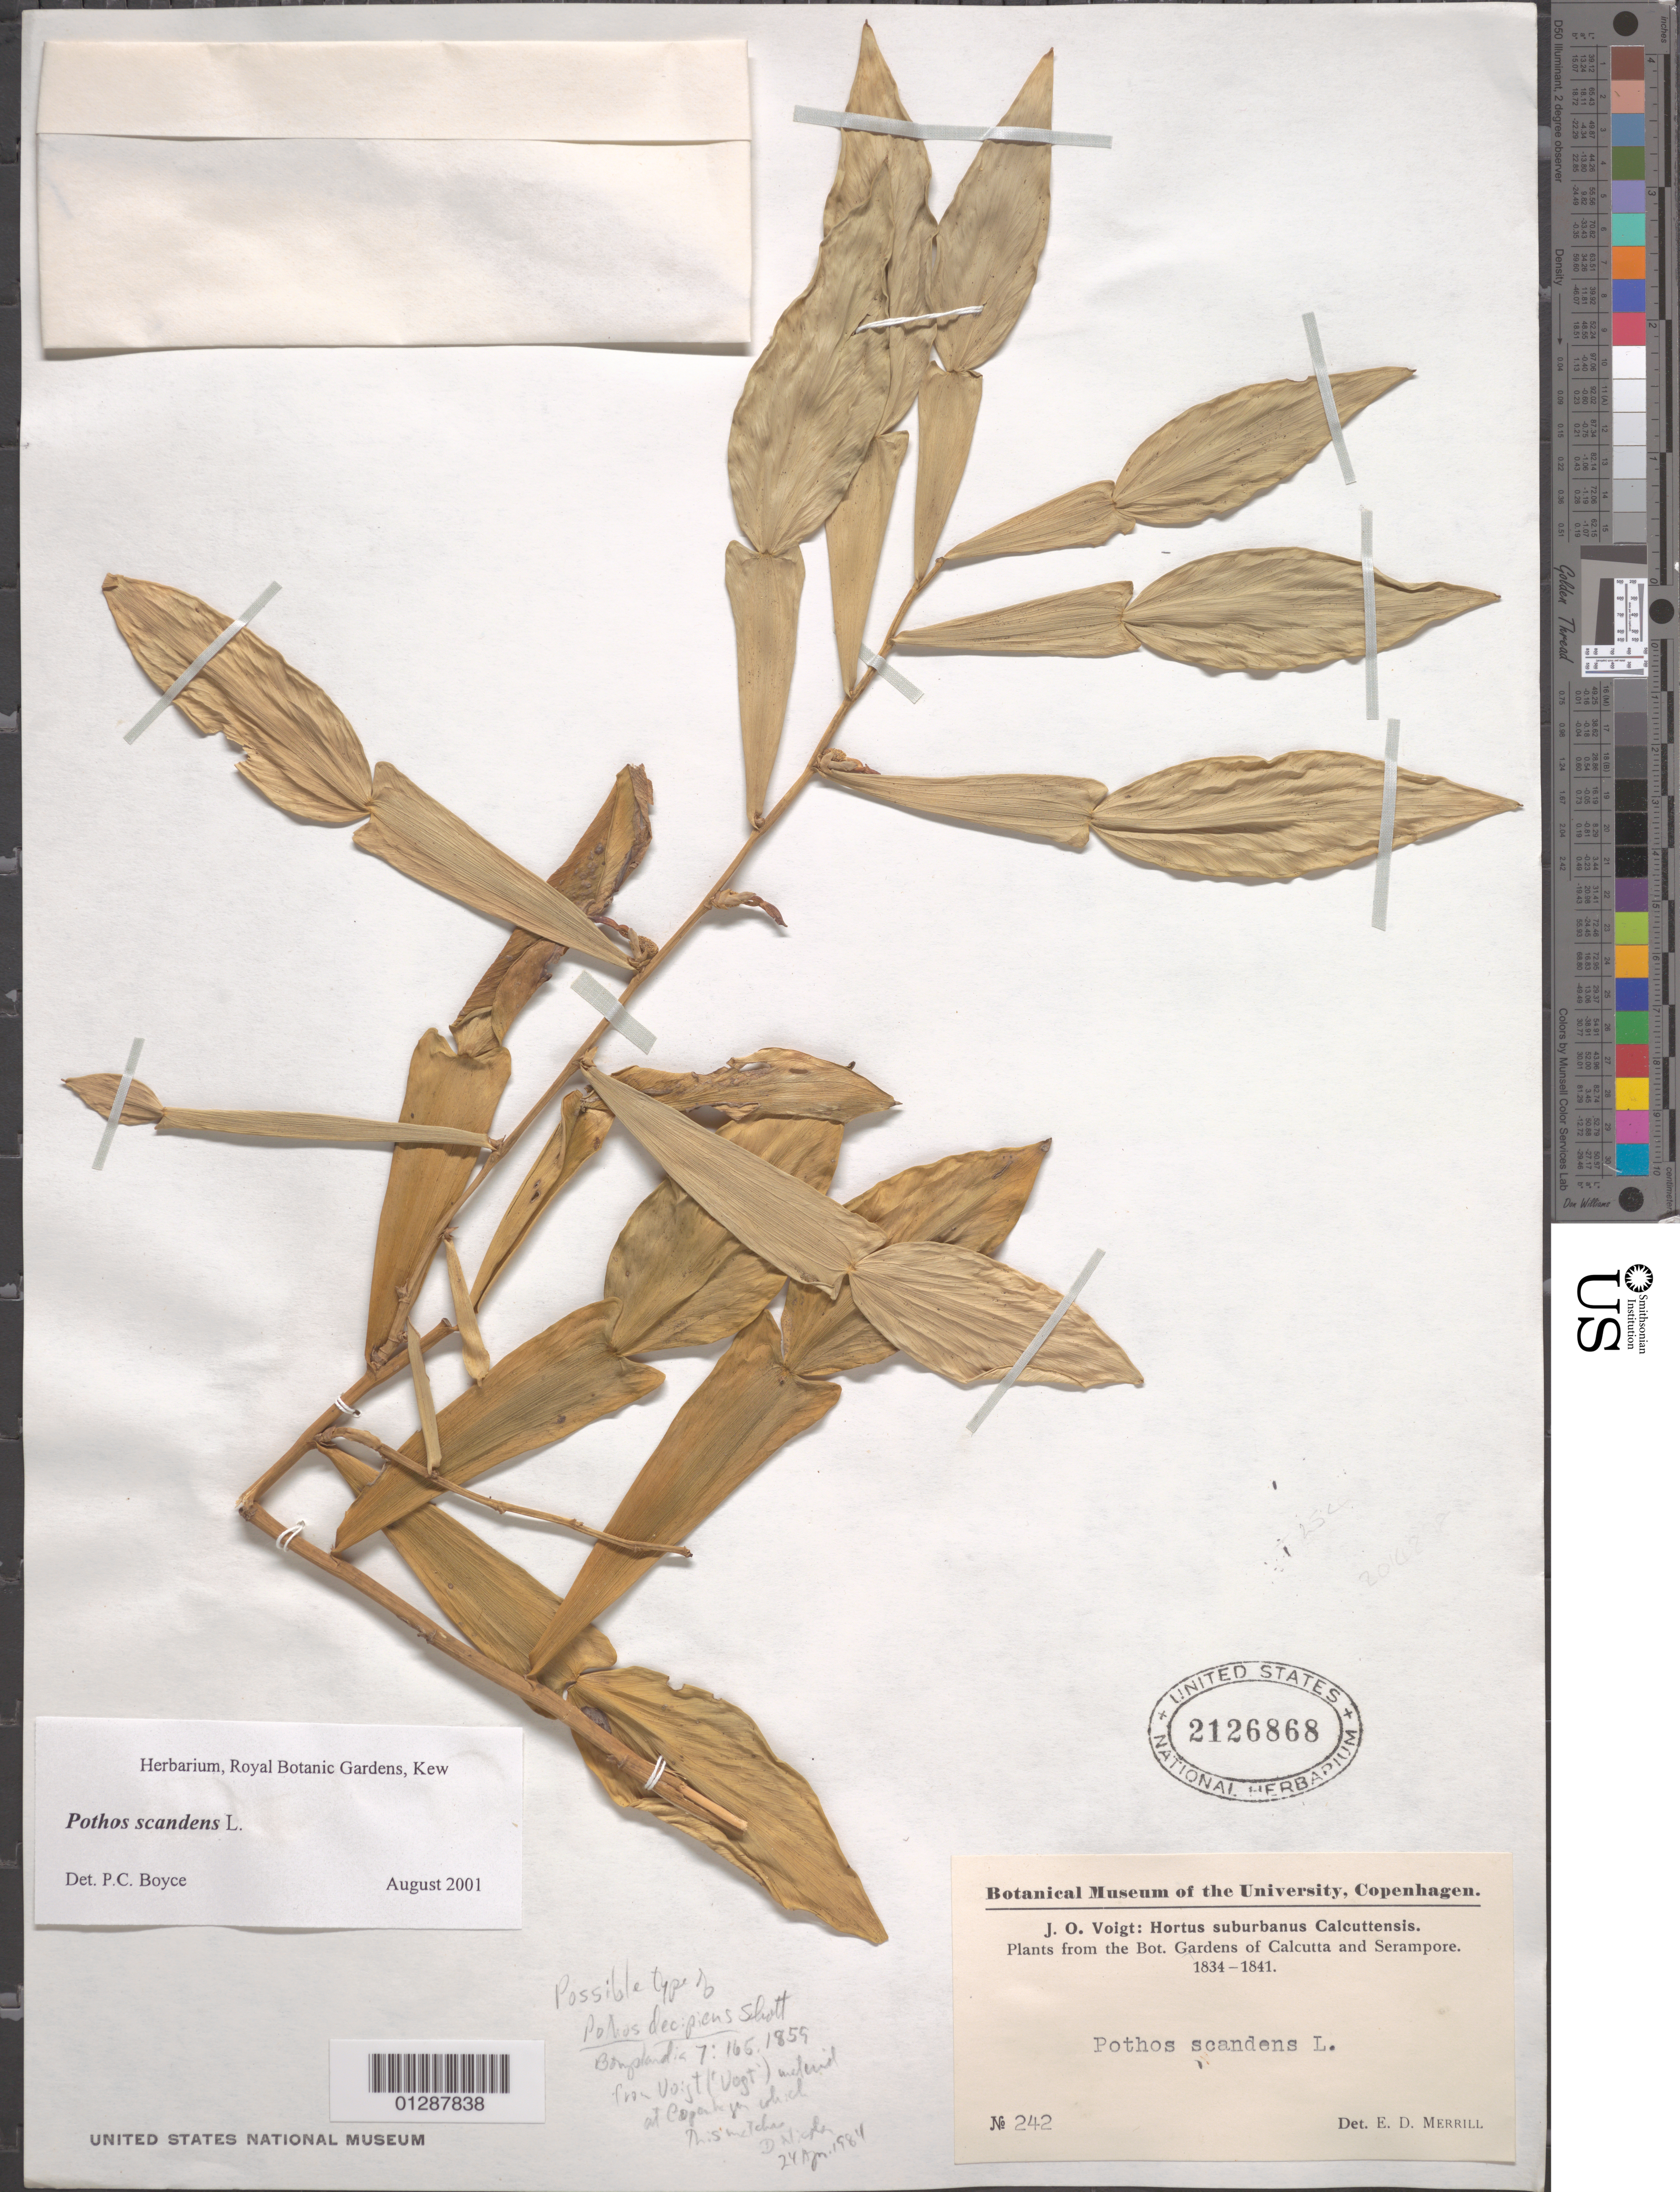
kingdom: Plantae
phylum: Tracheophyta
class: Liliopsida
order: Alismatales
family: Araceae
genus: Pothos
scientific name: Pothos scandens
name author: L.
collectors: J. O. Voigt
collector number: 242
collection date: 1834/1841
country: India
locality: The Bot. Gardens of Calcutta and Serampore.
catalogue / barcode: US 2126868